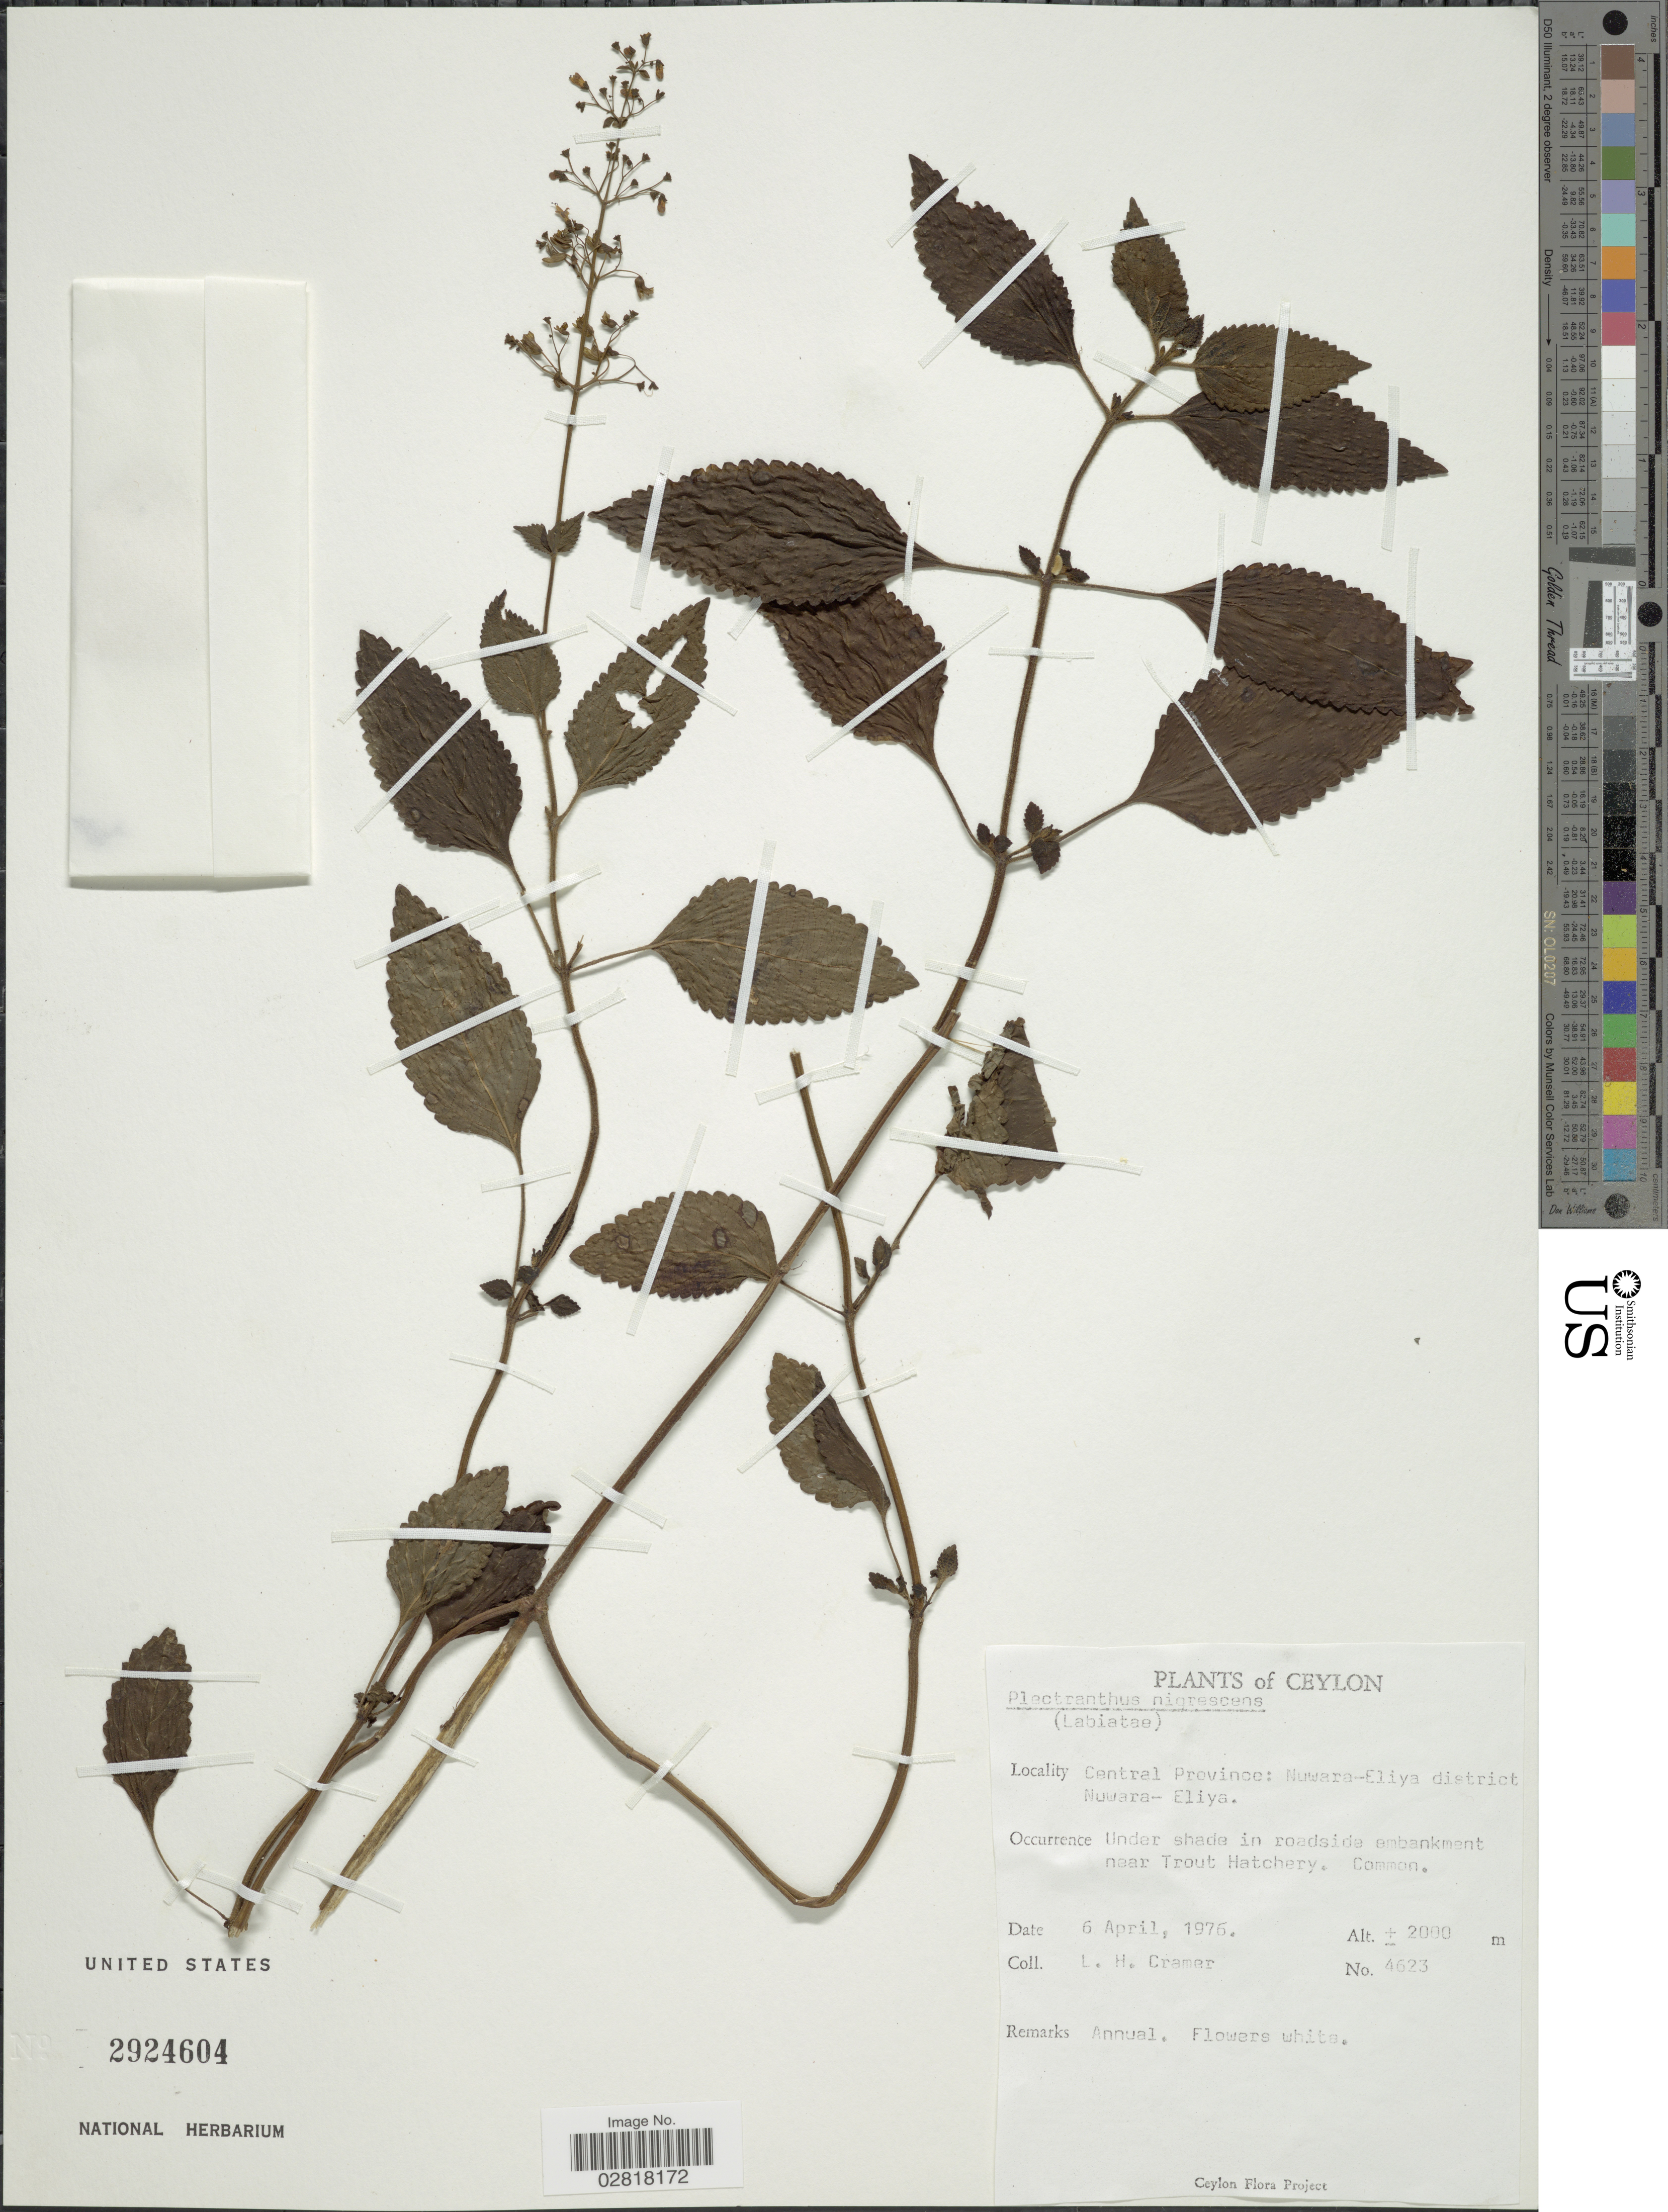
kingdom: Plantae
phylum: Tracheophyta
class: Magnoliopsida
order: Lamiales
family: Lamiaceae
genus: Plectranthus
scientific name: Plectranthus nigrescens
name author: Benth.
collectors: L. H. Cramer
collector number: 4623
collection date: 1976-04-06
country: Sri Lanka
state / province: Central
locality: Ceylon, Nuwara-Eliya district, Nuwara-Eliya, embankment near Trout Hatchery.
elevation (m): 2000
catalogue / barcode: US 2924604